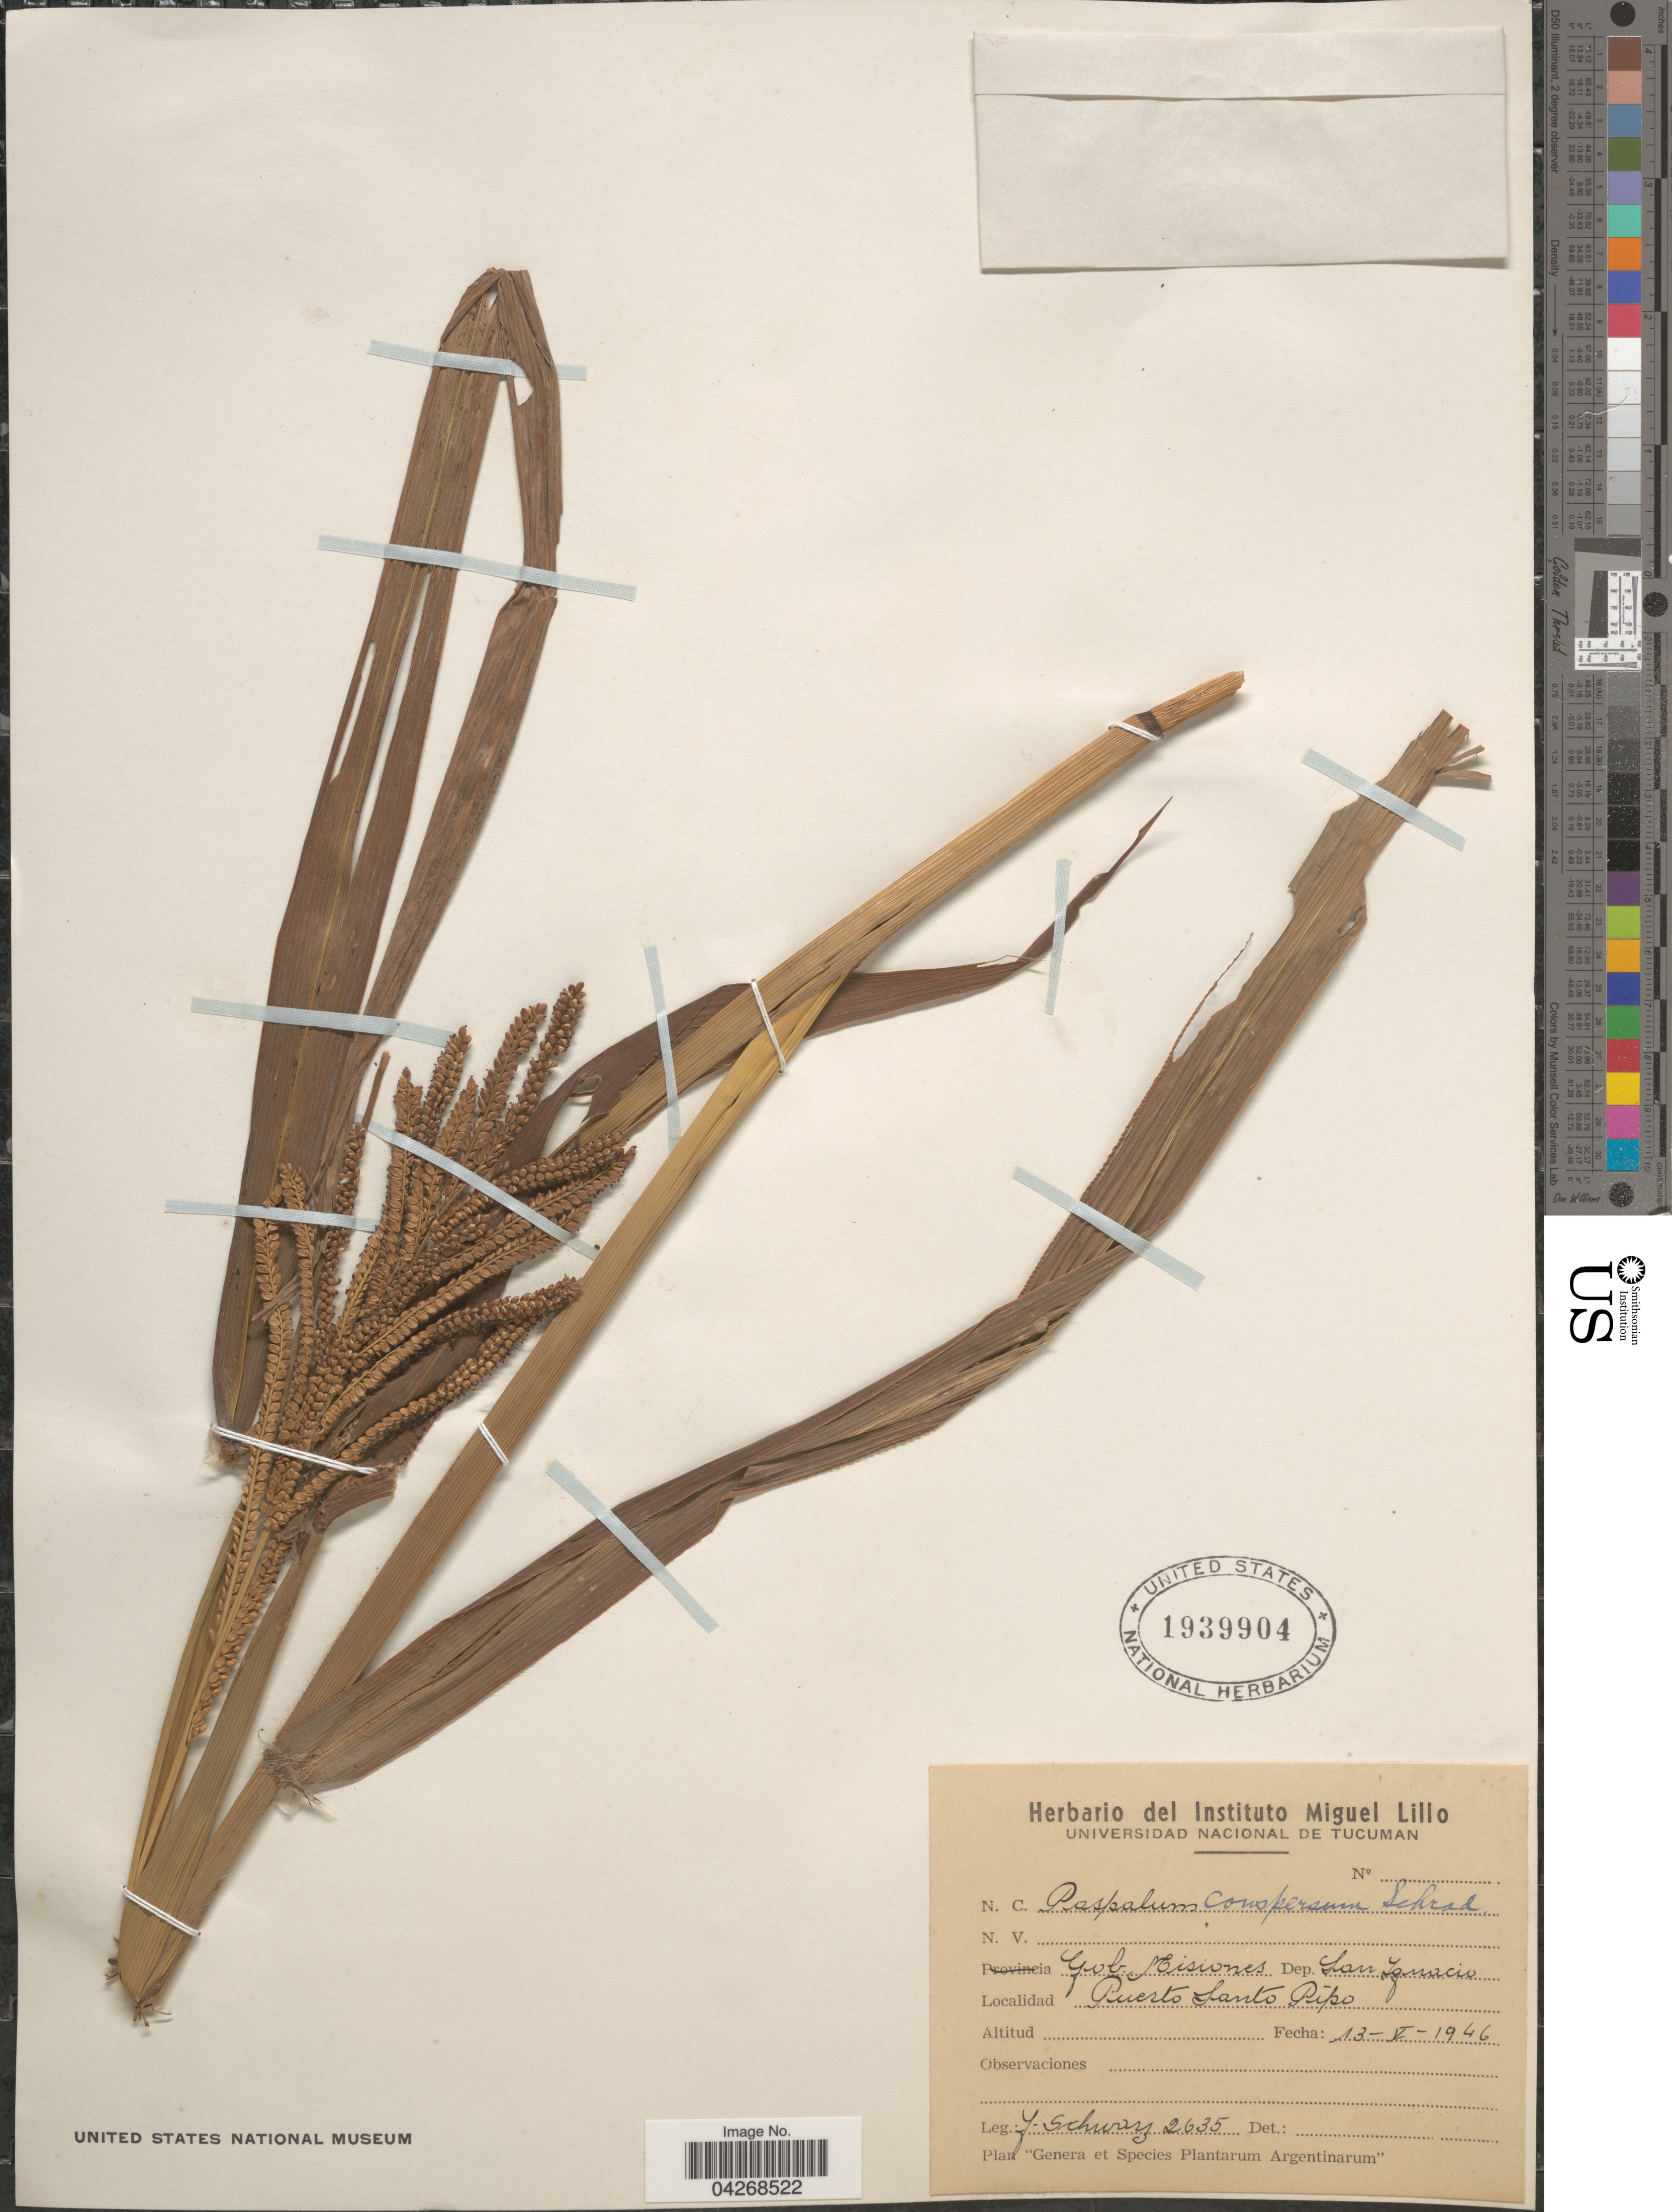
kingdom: Plantae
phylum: Tracheophyta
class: Liliopsida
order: Poales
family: Poaceae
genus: Paspalum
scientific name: Paspalum conspersum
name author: Schrad.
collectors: J. Schwarz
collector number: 2635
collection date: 1946-05-13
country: Argentina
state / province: Misiones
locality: Gob. Misiones. Dep. San Ignacio. Puerto Santo Pipo.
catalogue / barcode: US 1939904